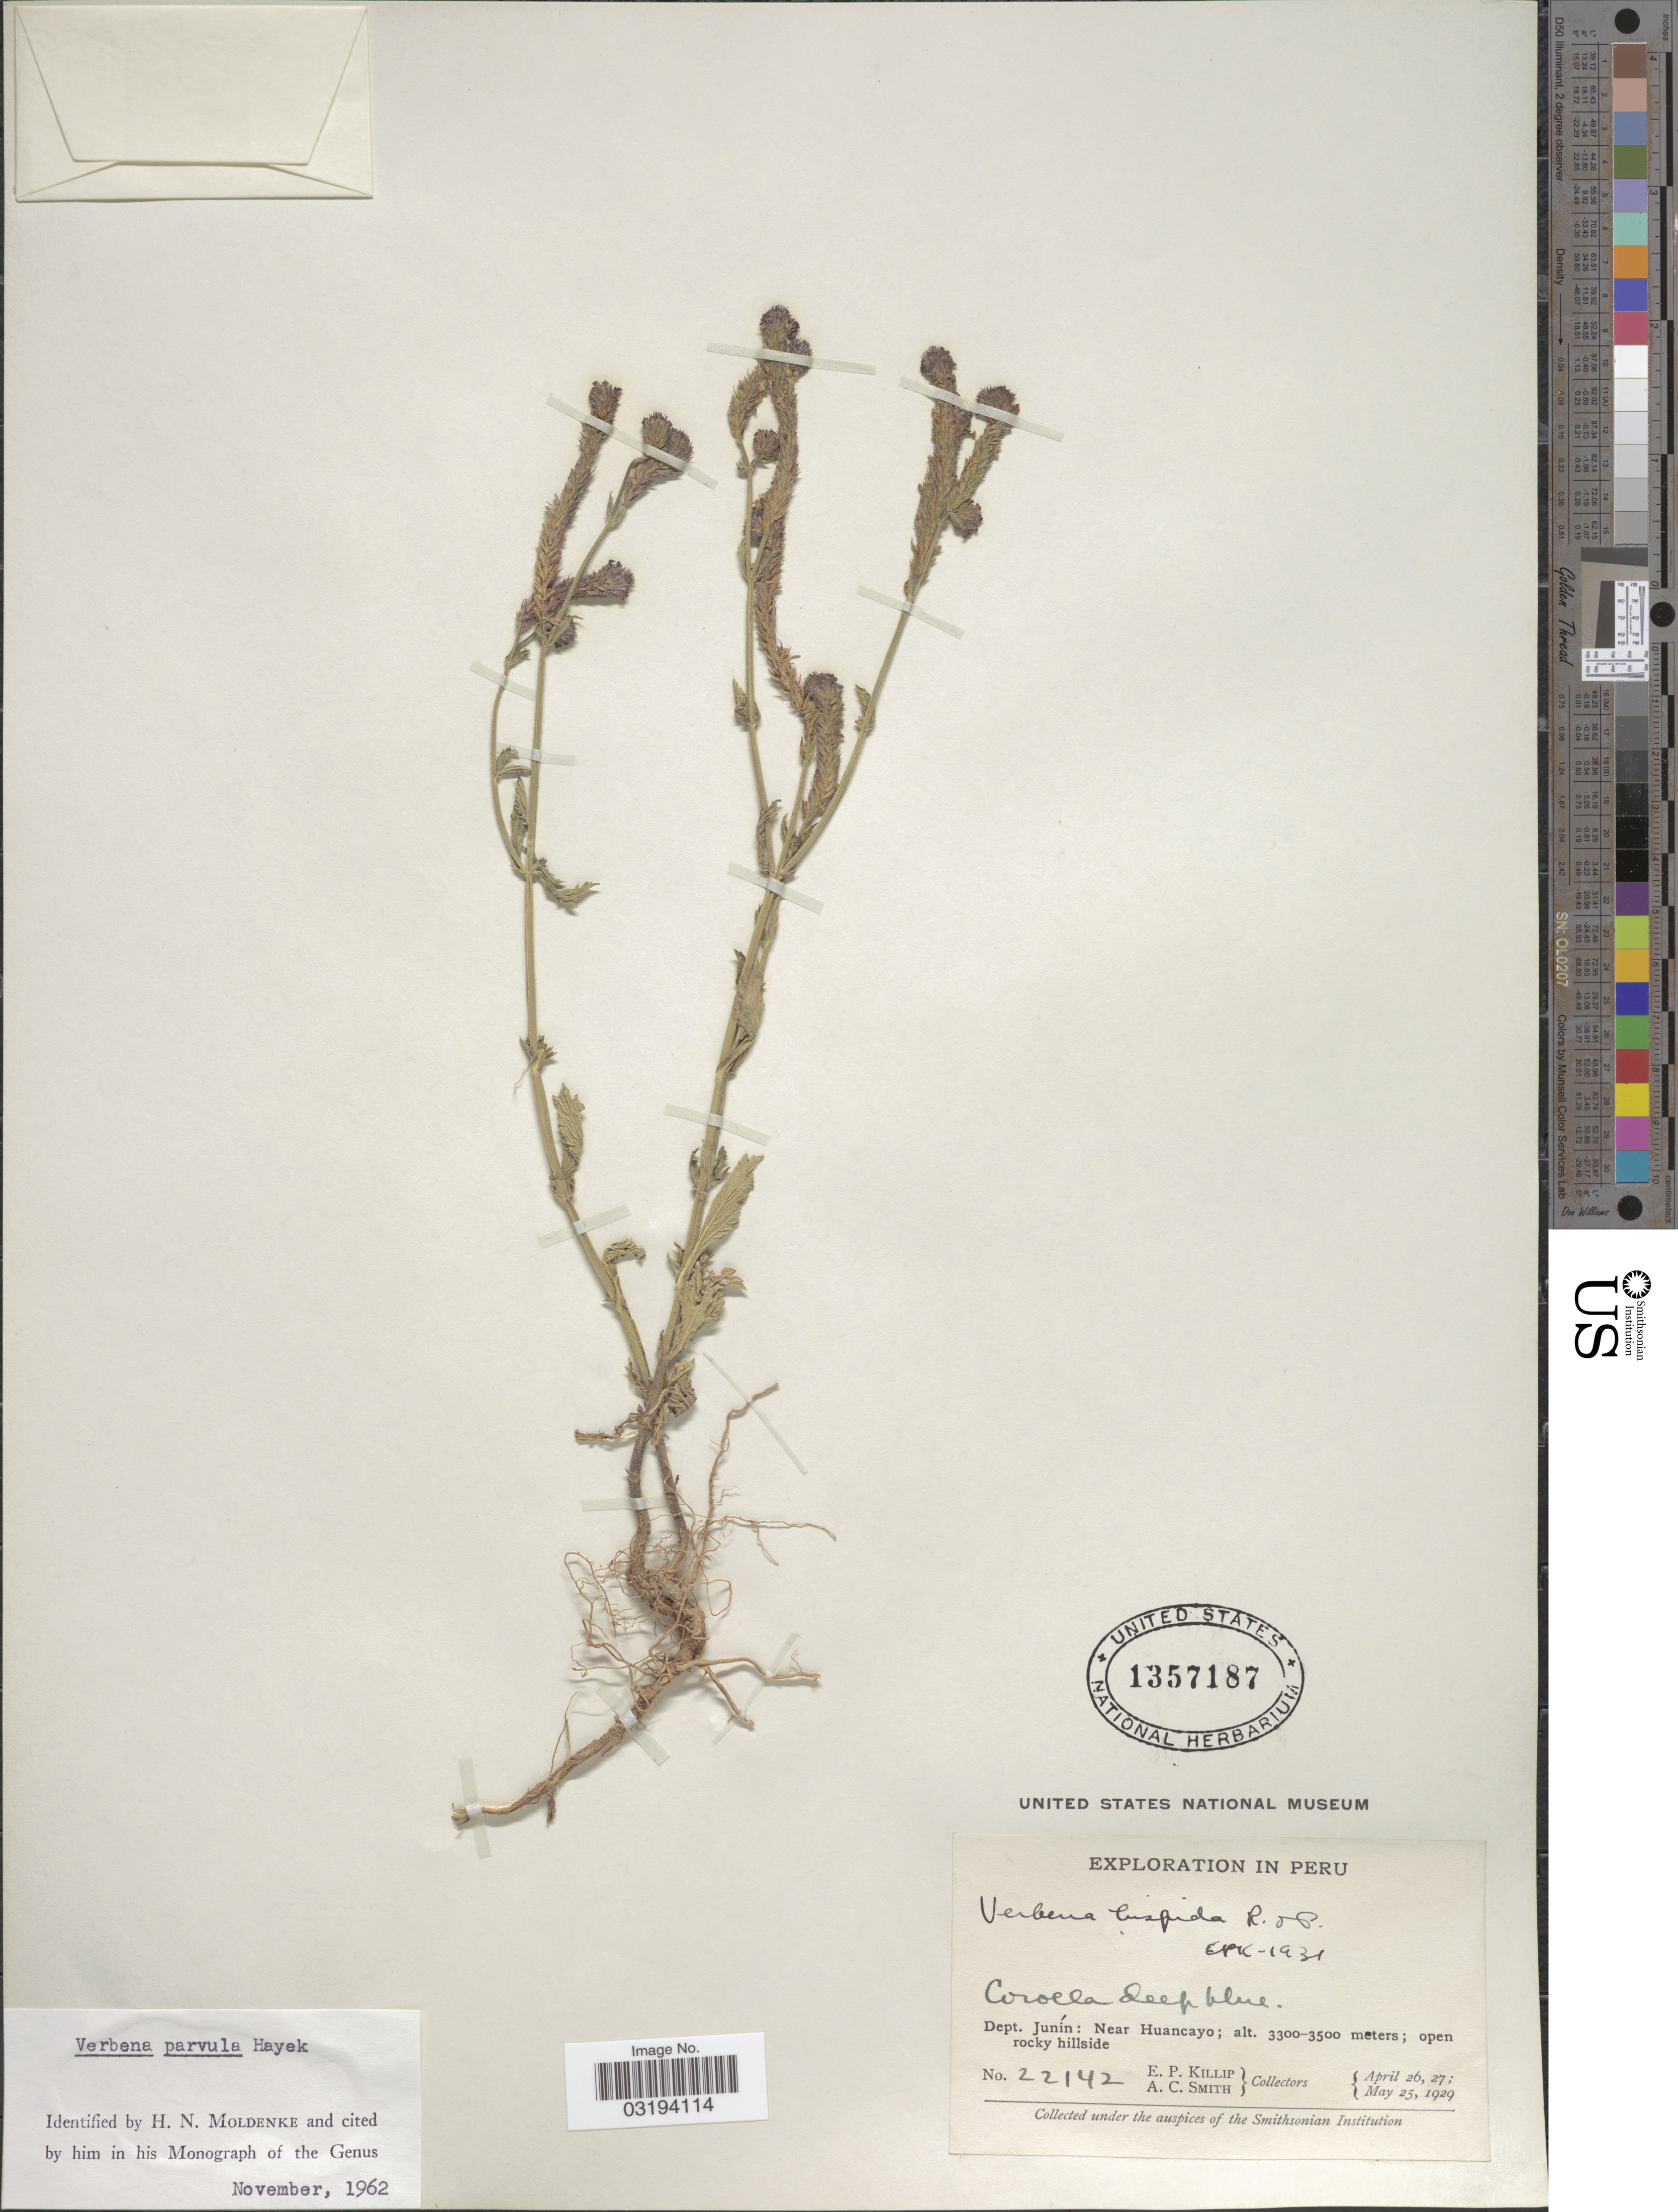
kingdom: Plantae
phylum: Tracheophyta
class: Magnoliopsida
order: Lamiales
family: Verbenaceae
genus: Verbena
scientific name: Verbena parvula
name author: Hayek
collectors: E. P. Killip & A. C. Smith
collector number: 22142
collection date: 1929-04-26/1929-05-25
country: Peru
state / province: Junín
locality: Dept. Junín: Near Huancayo.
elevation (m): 3300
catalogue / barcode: US 1357187